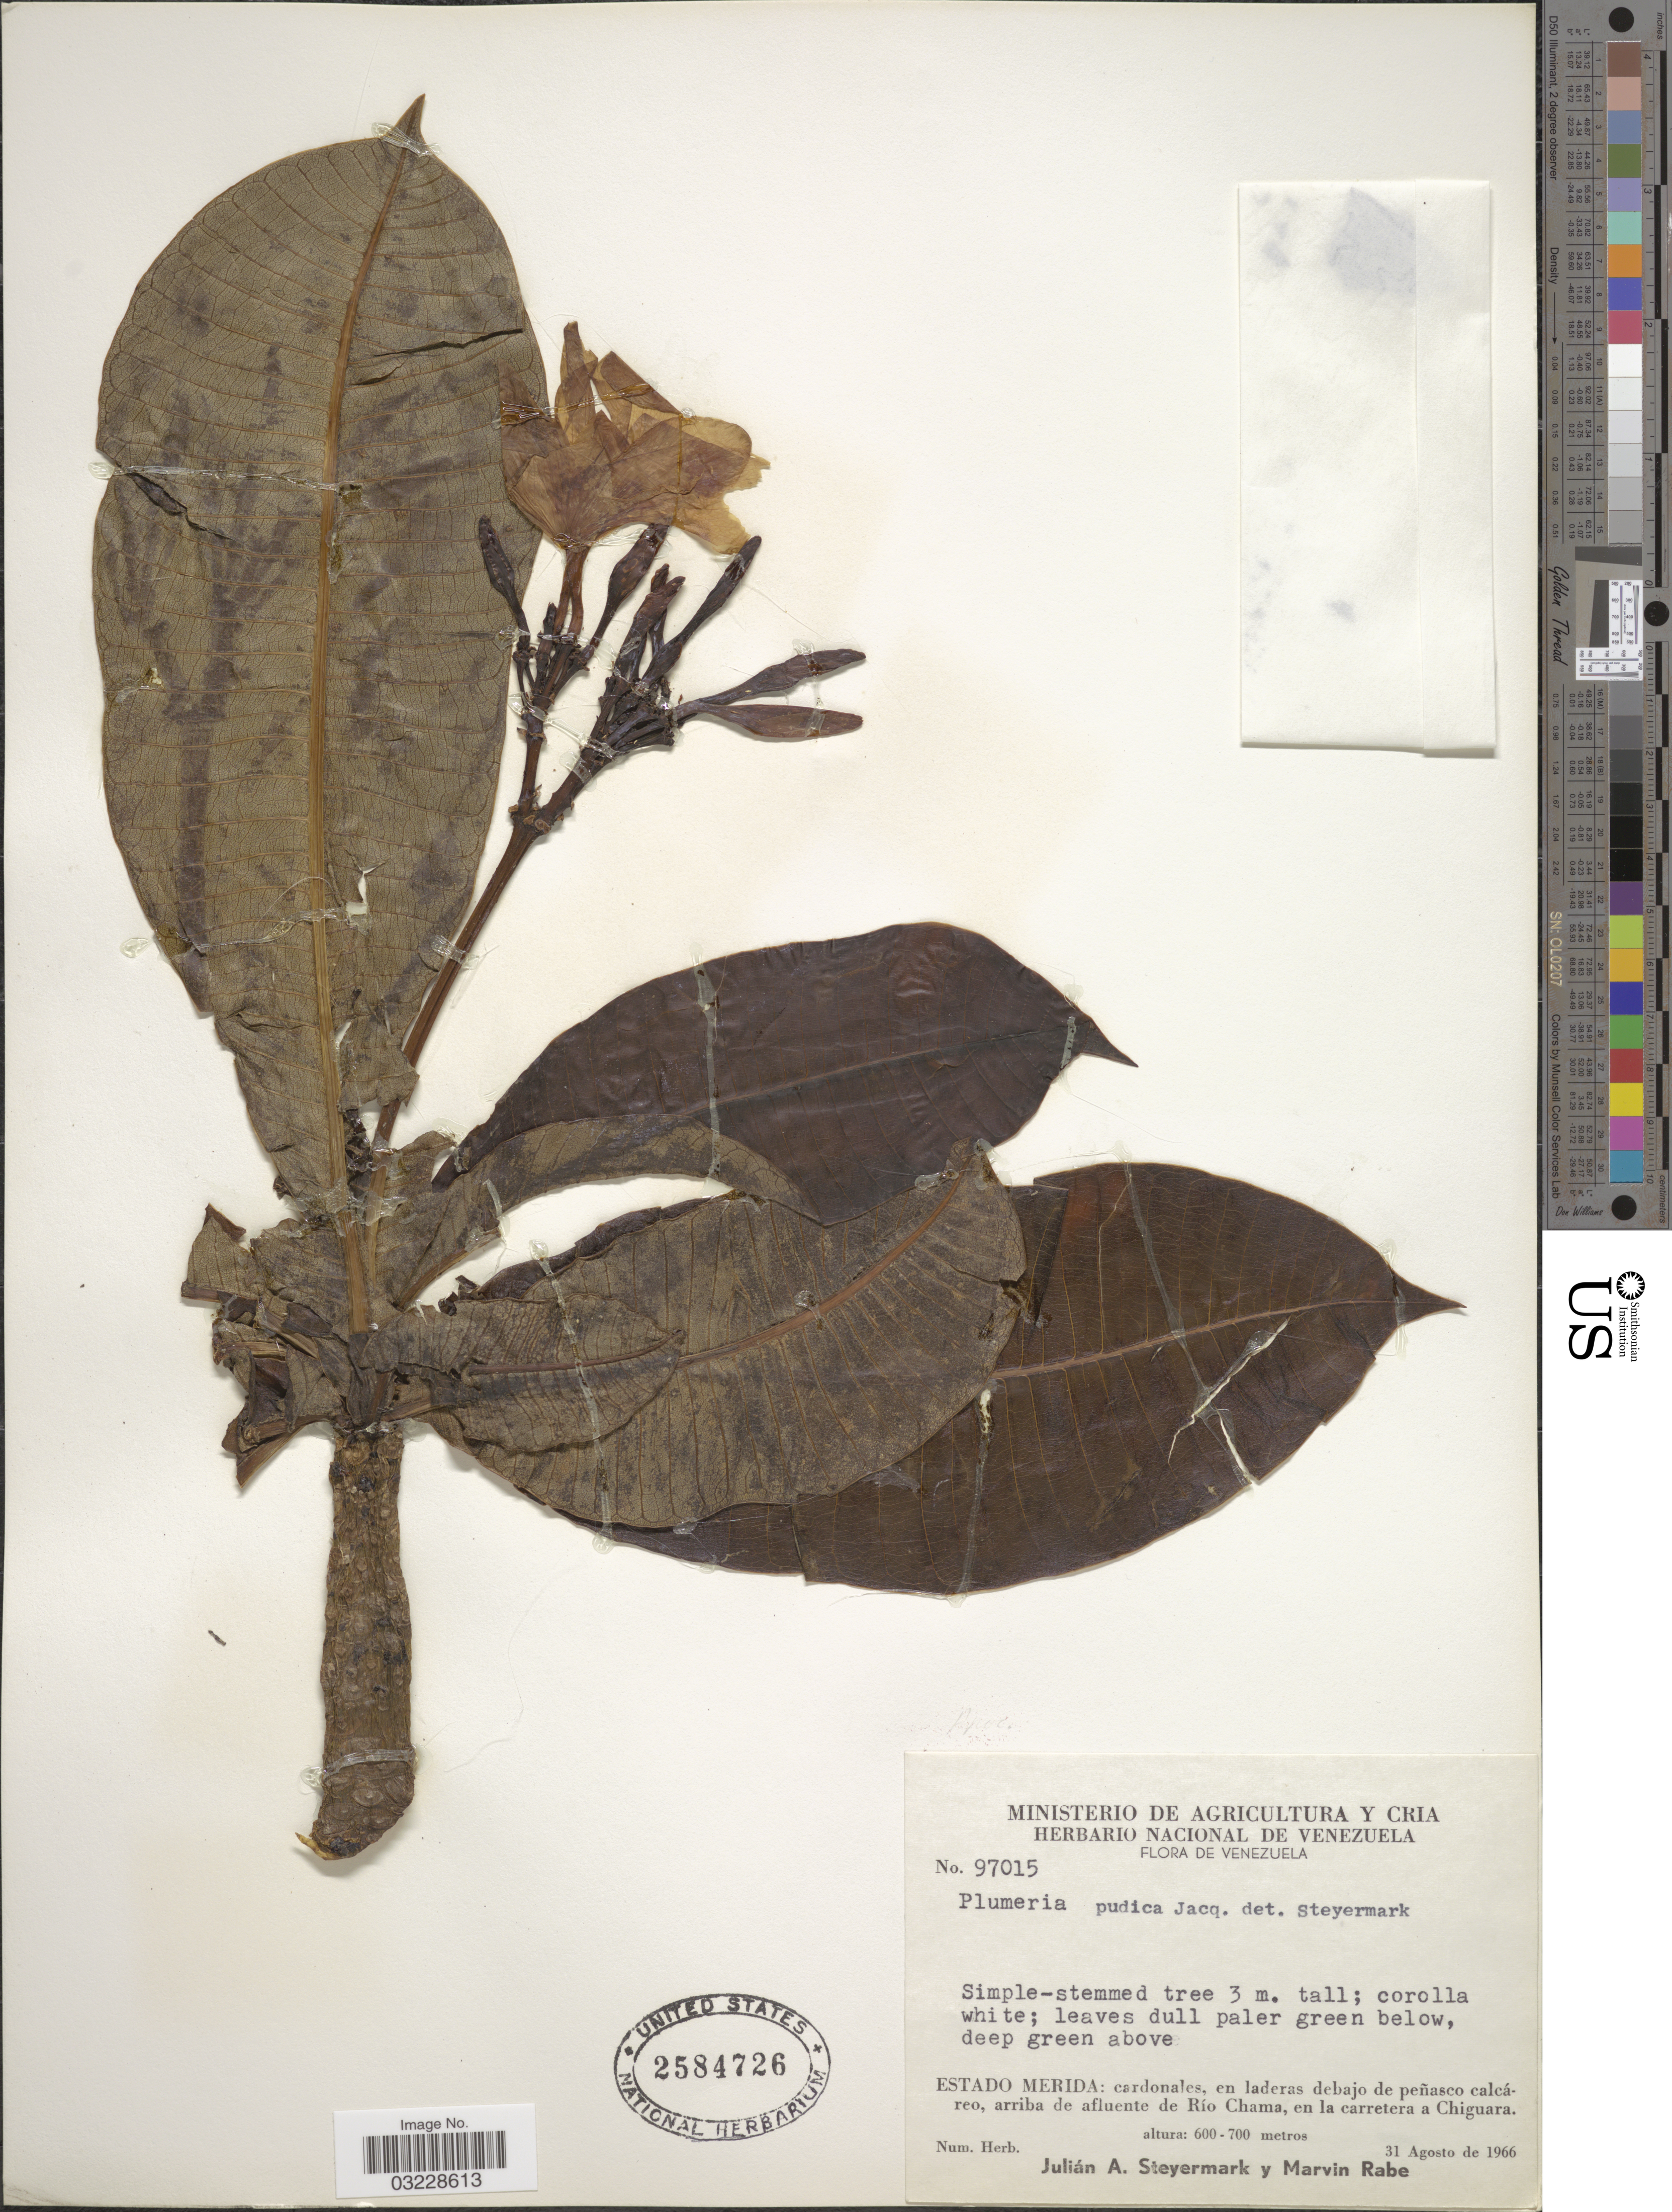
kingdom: Plantae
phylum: Tracheophyta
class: Magnoliopsida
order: Gentianales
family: Apocynaceae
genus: Plumeria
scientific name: Plumeria pudica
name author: Jacq.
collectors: J. Steyermark & M. Rabe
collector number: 97015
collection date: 1966-08-31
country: Venezuela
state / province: Mérida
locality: Cardonales, en laderas debajo de peñasco calcáreo, arriba de afluente de Río Chama, en la carretera a Chiguara.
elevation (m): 600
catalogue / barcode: US 2584726